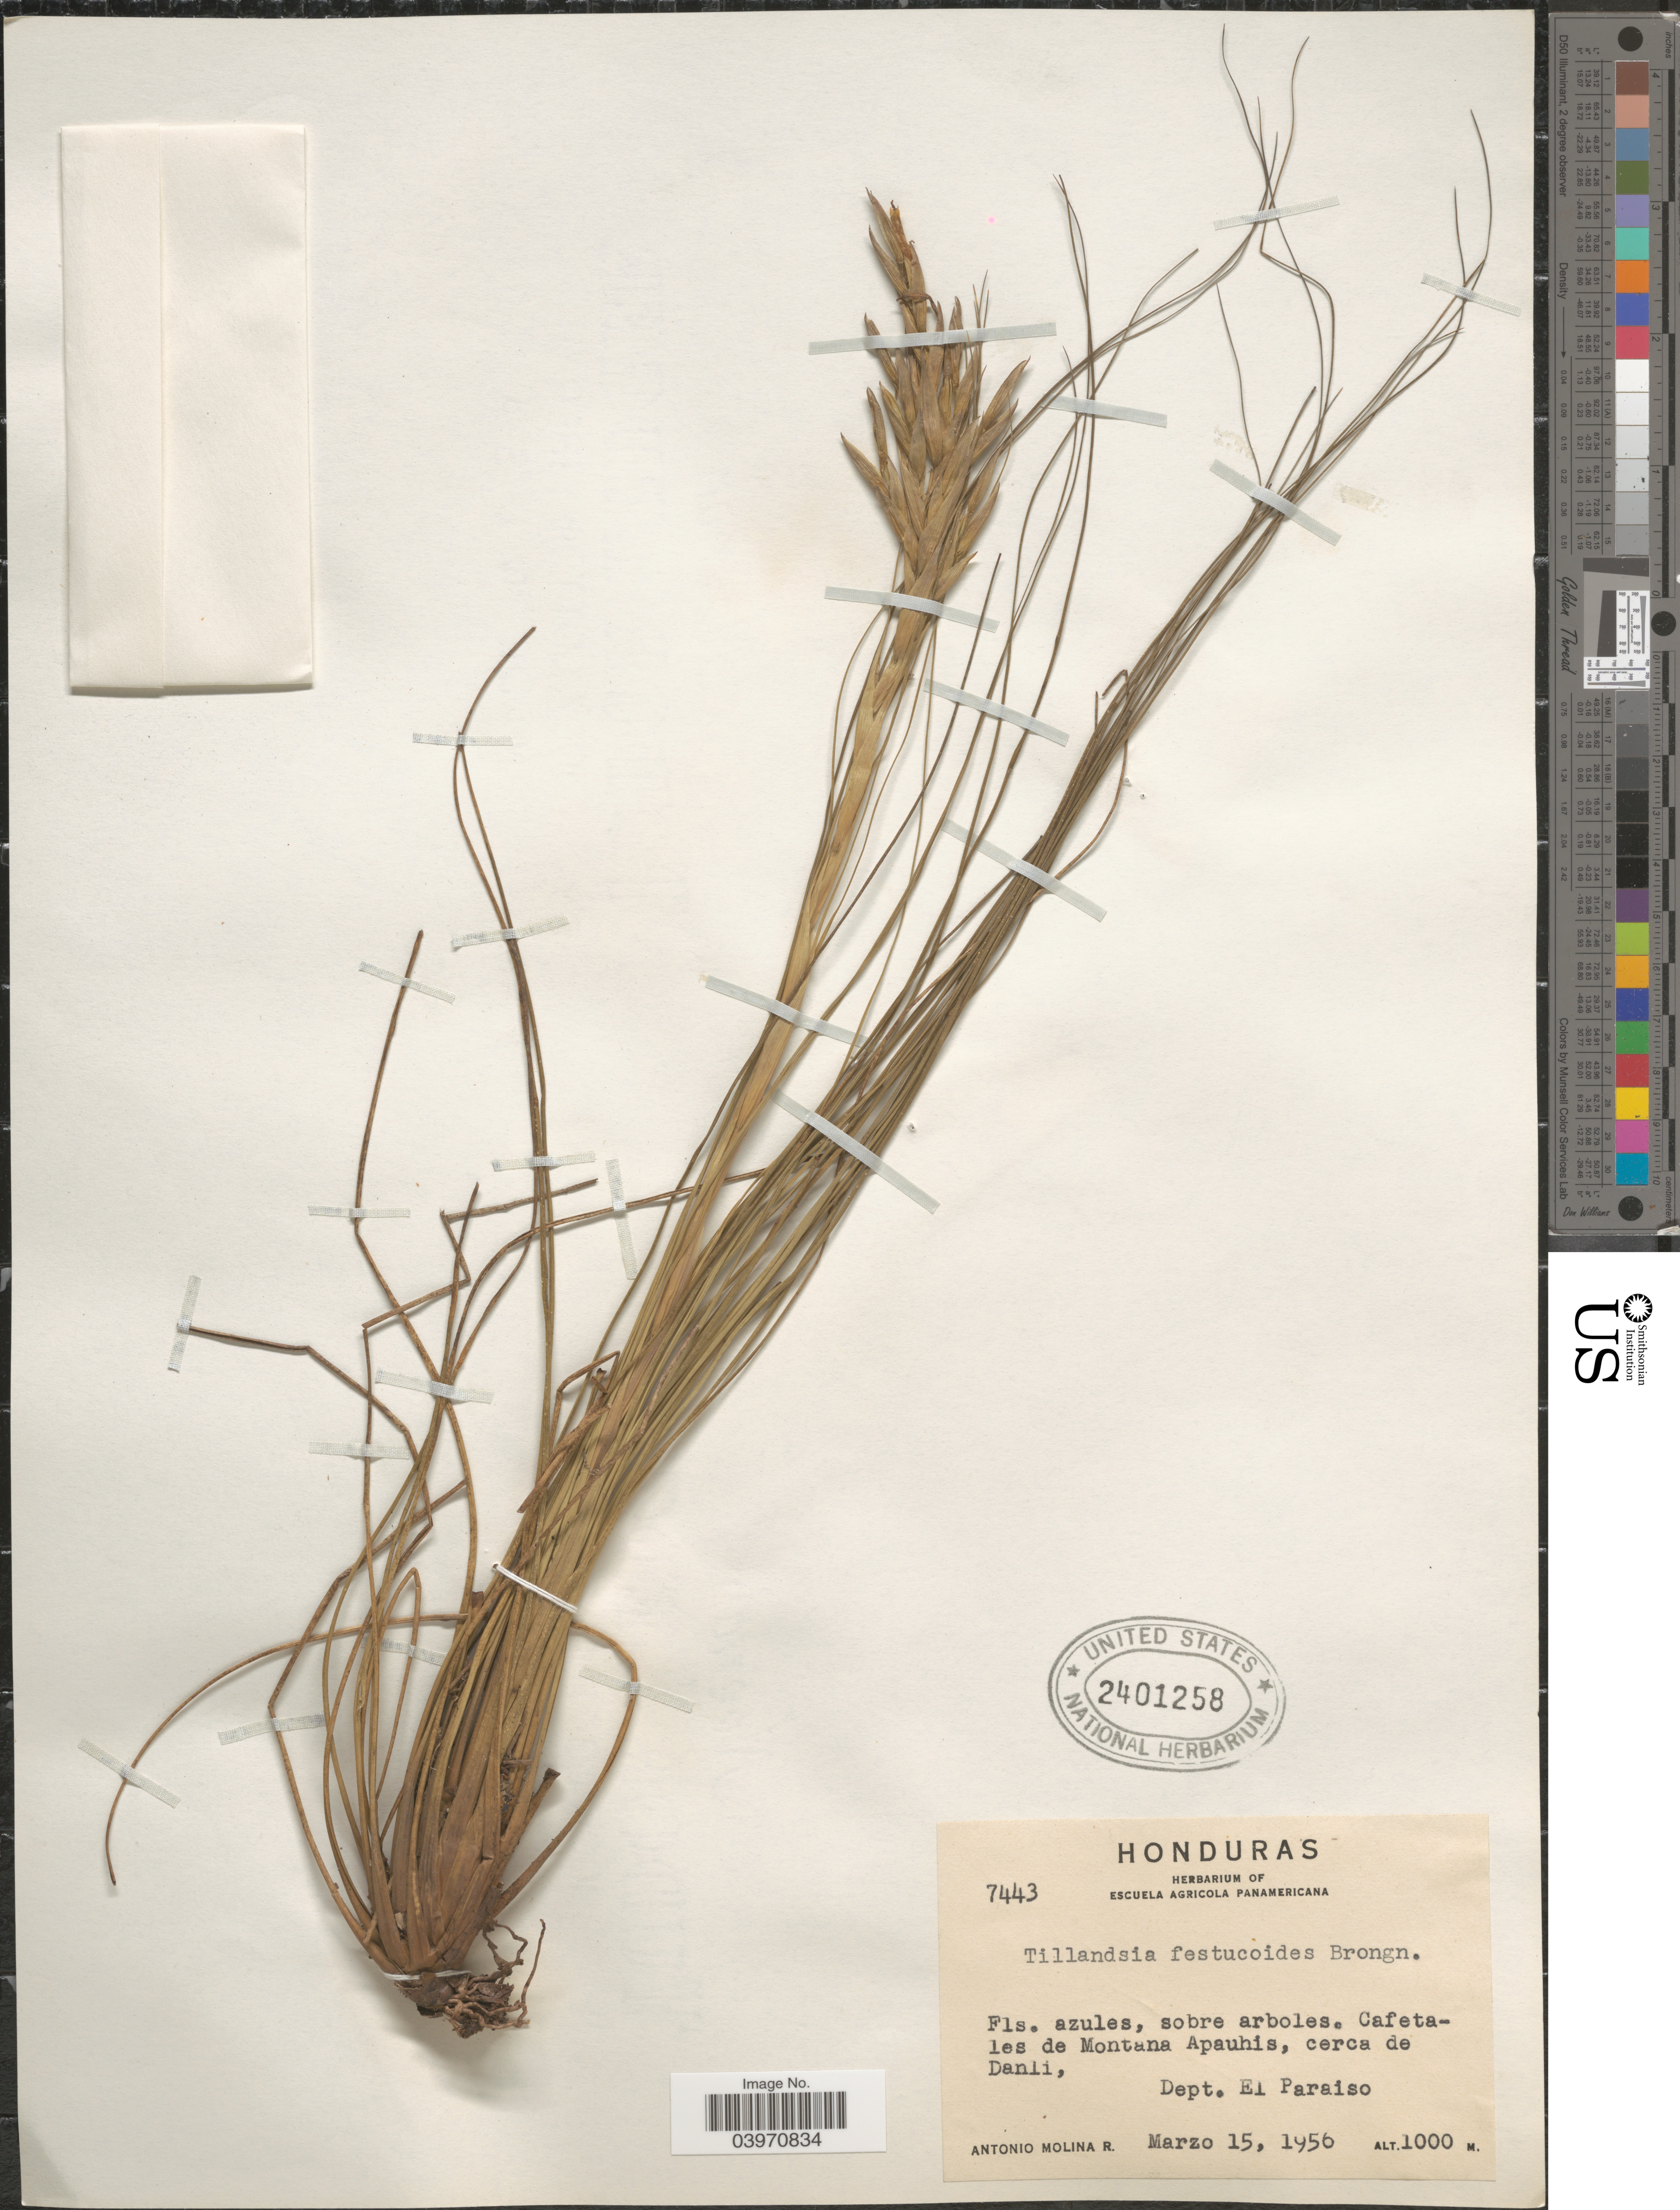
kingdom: Plantae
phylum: Tracheophyta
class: Liliopsida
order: Poales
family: Bromeliaceae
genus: Tillandsia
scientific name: Tillandsia festucoides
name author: Brongn. ex Mez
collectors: A. Molina R.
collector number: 7443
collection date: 1956-03-15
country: Honduras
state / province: El Paraiso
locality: Cafetales de Montana Apauhis, cerca de Danli, Dept. El Paraiso.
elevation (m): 1000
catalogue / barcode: US 2401258